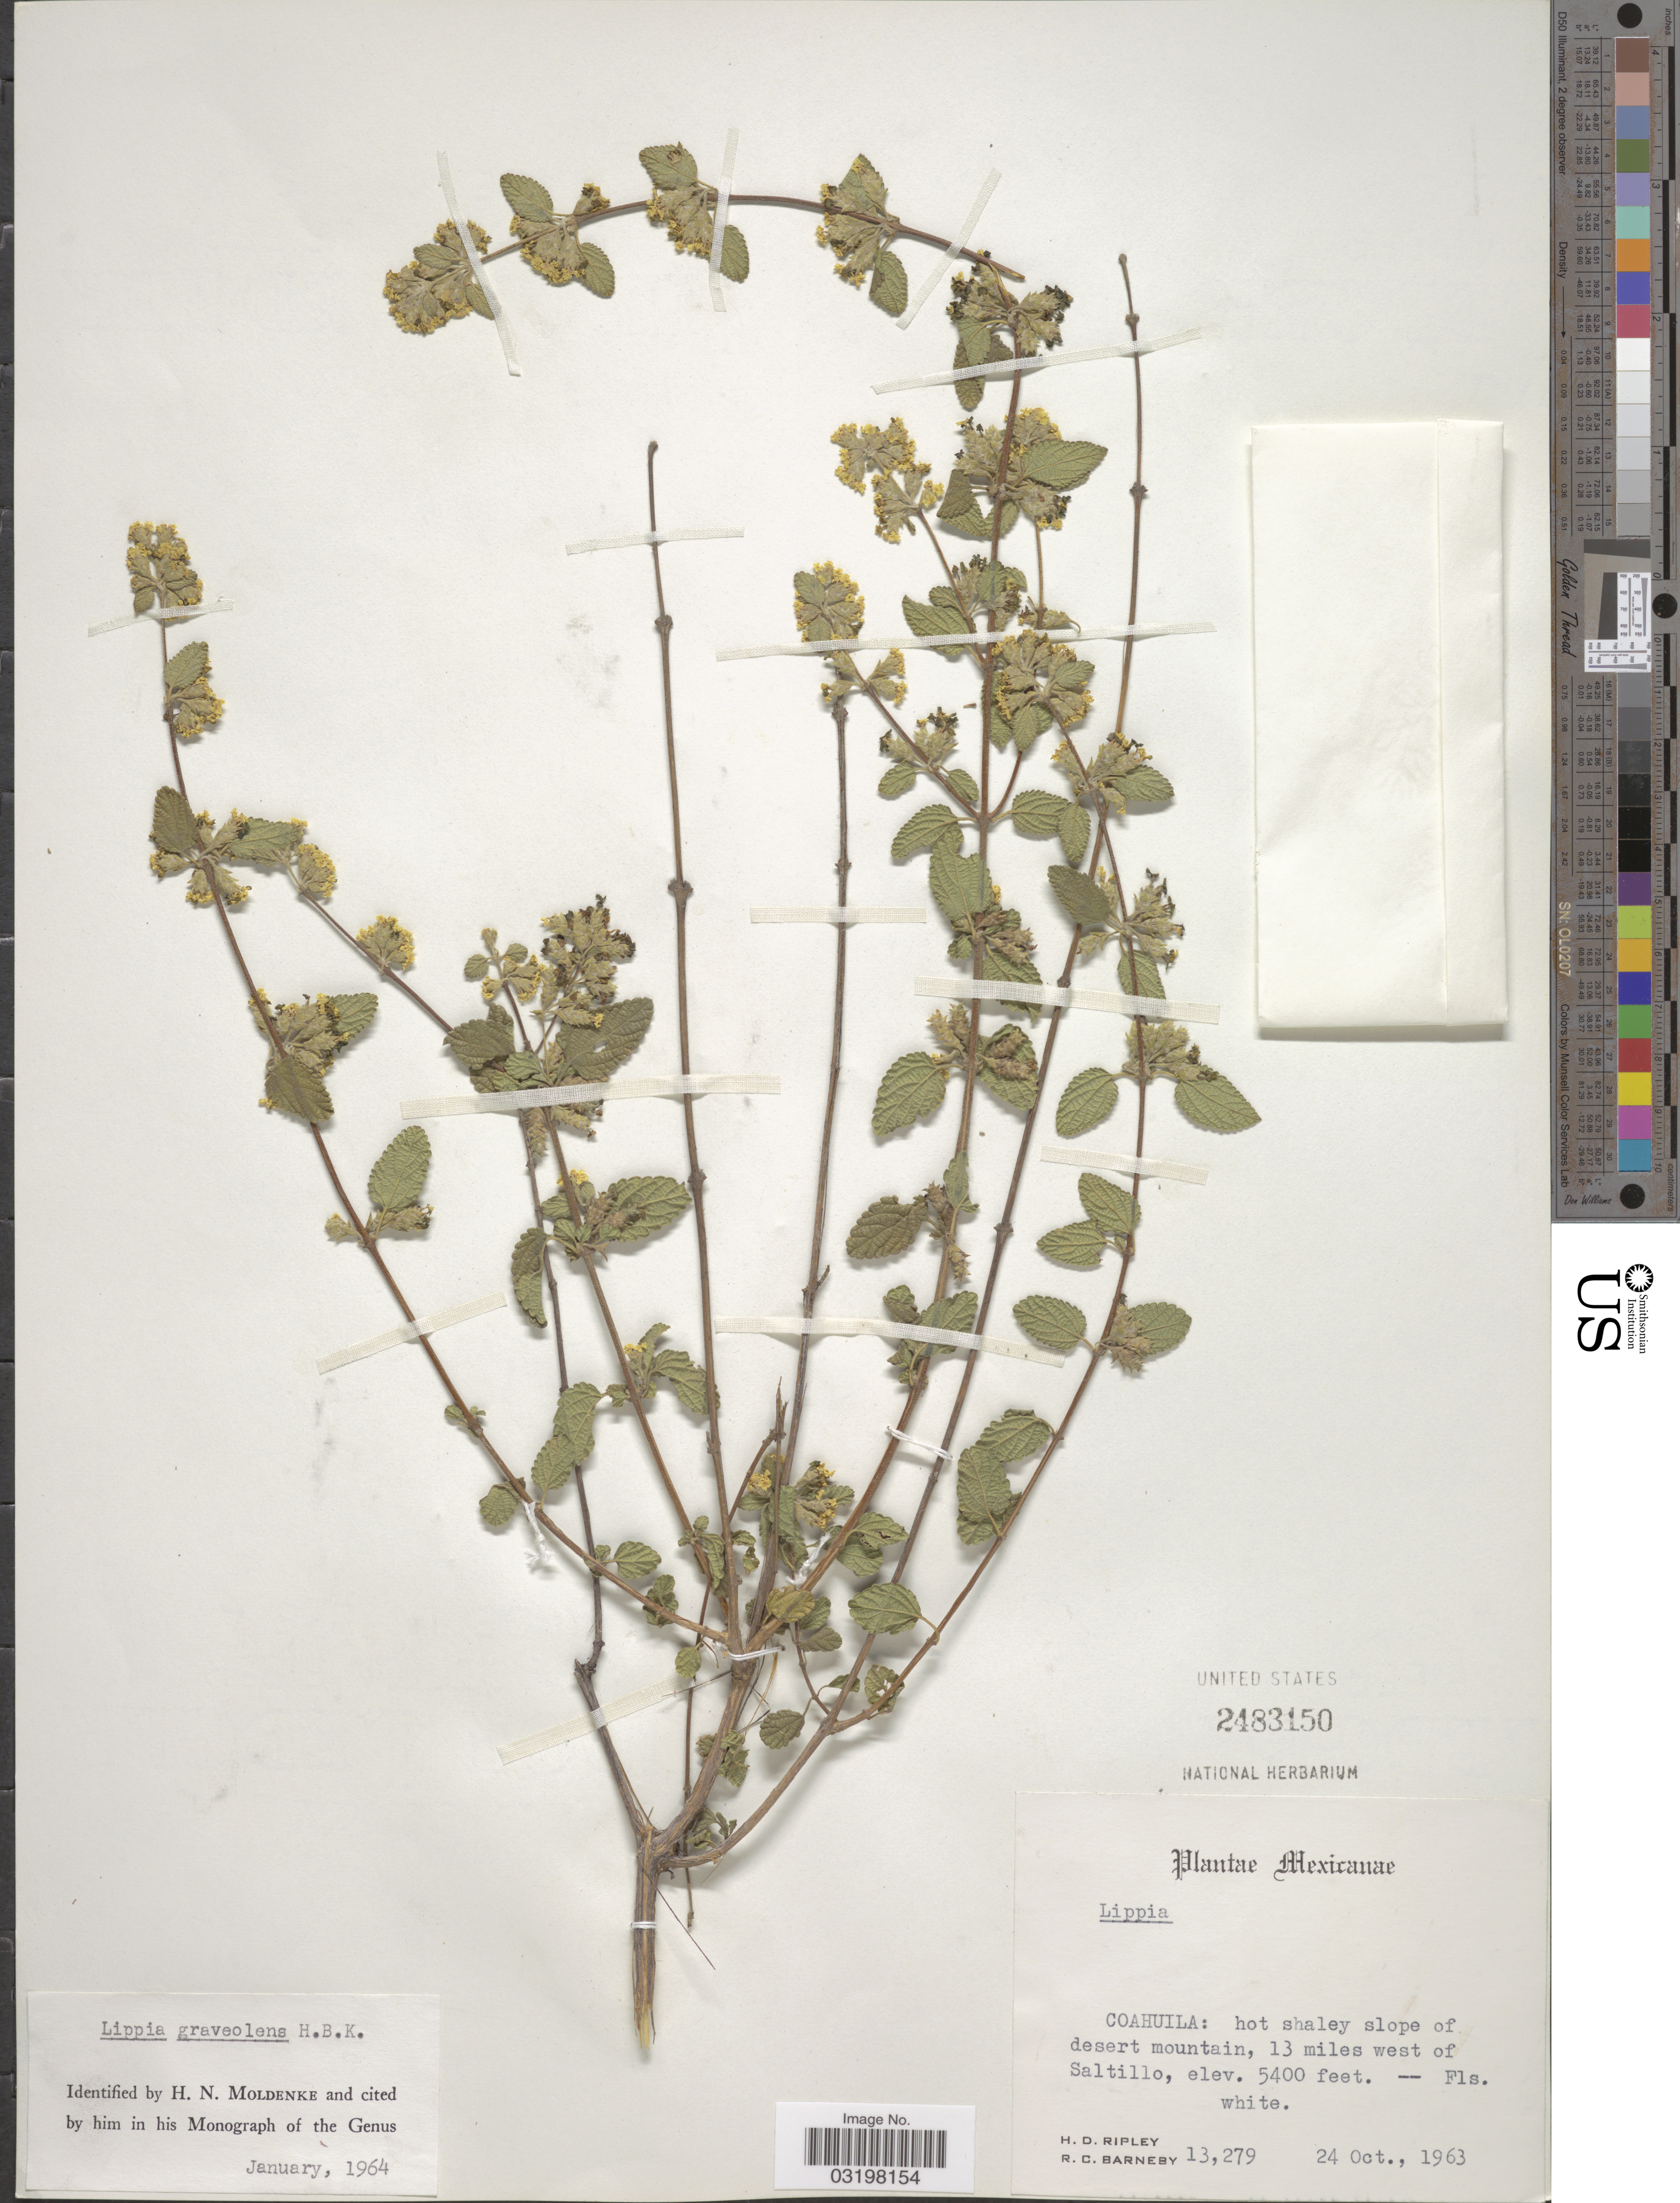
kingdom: Plantae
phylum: Tracheophyta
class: Magnoliopsida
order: Lamiales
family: Verbenaceae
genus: Lippia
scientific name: Lippia graveolens f. graveolens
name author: Kunth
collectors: H. Ripley & R. C. Barneby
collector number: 13279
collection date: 1963-10-24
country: Mexico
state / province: Coahuila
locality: Hot shaley slope of desert mountain, 13 miles west of Saltillo.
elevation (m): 1646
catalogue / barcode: US 2483150